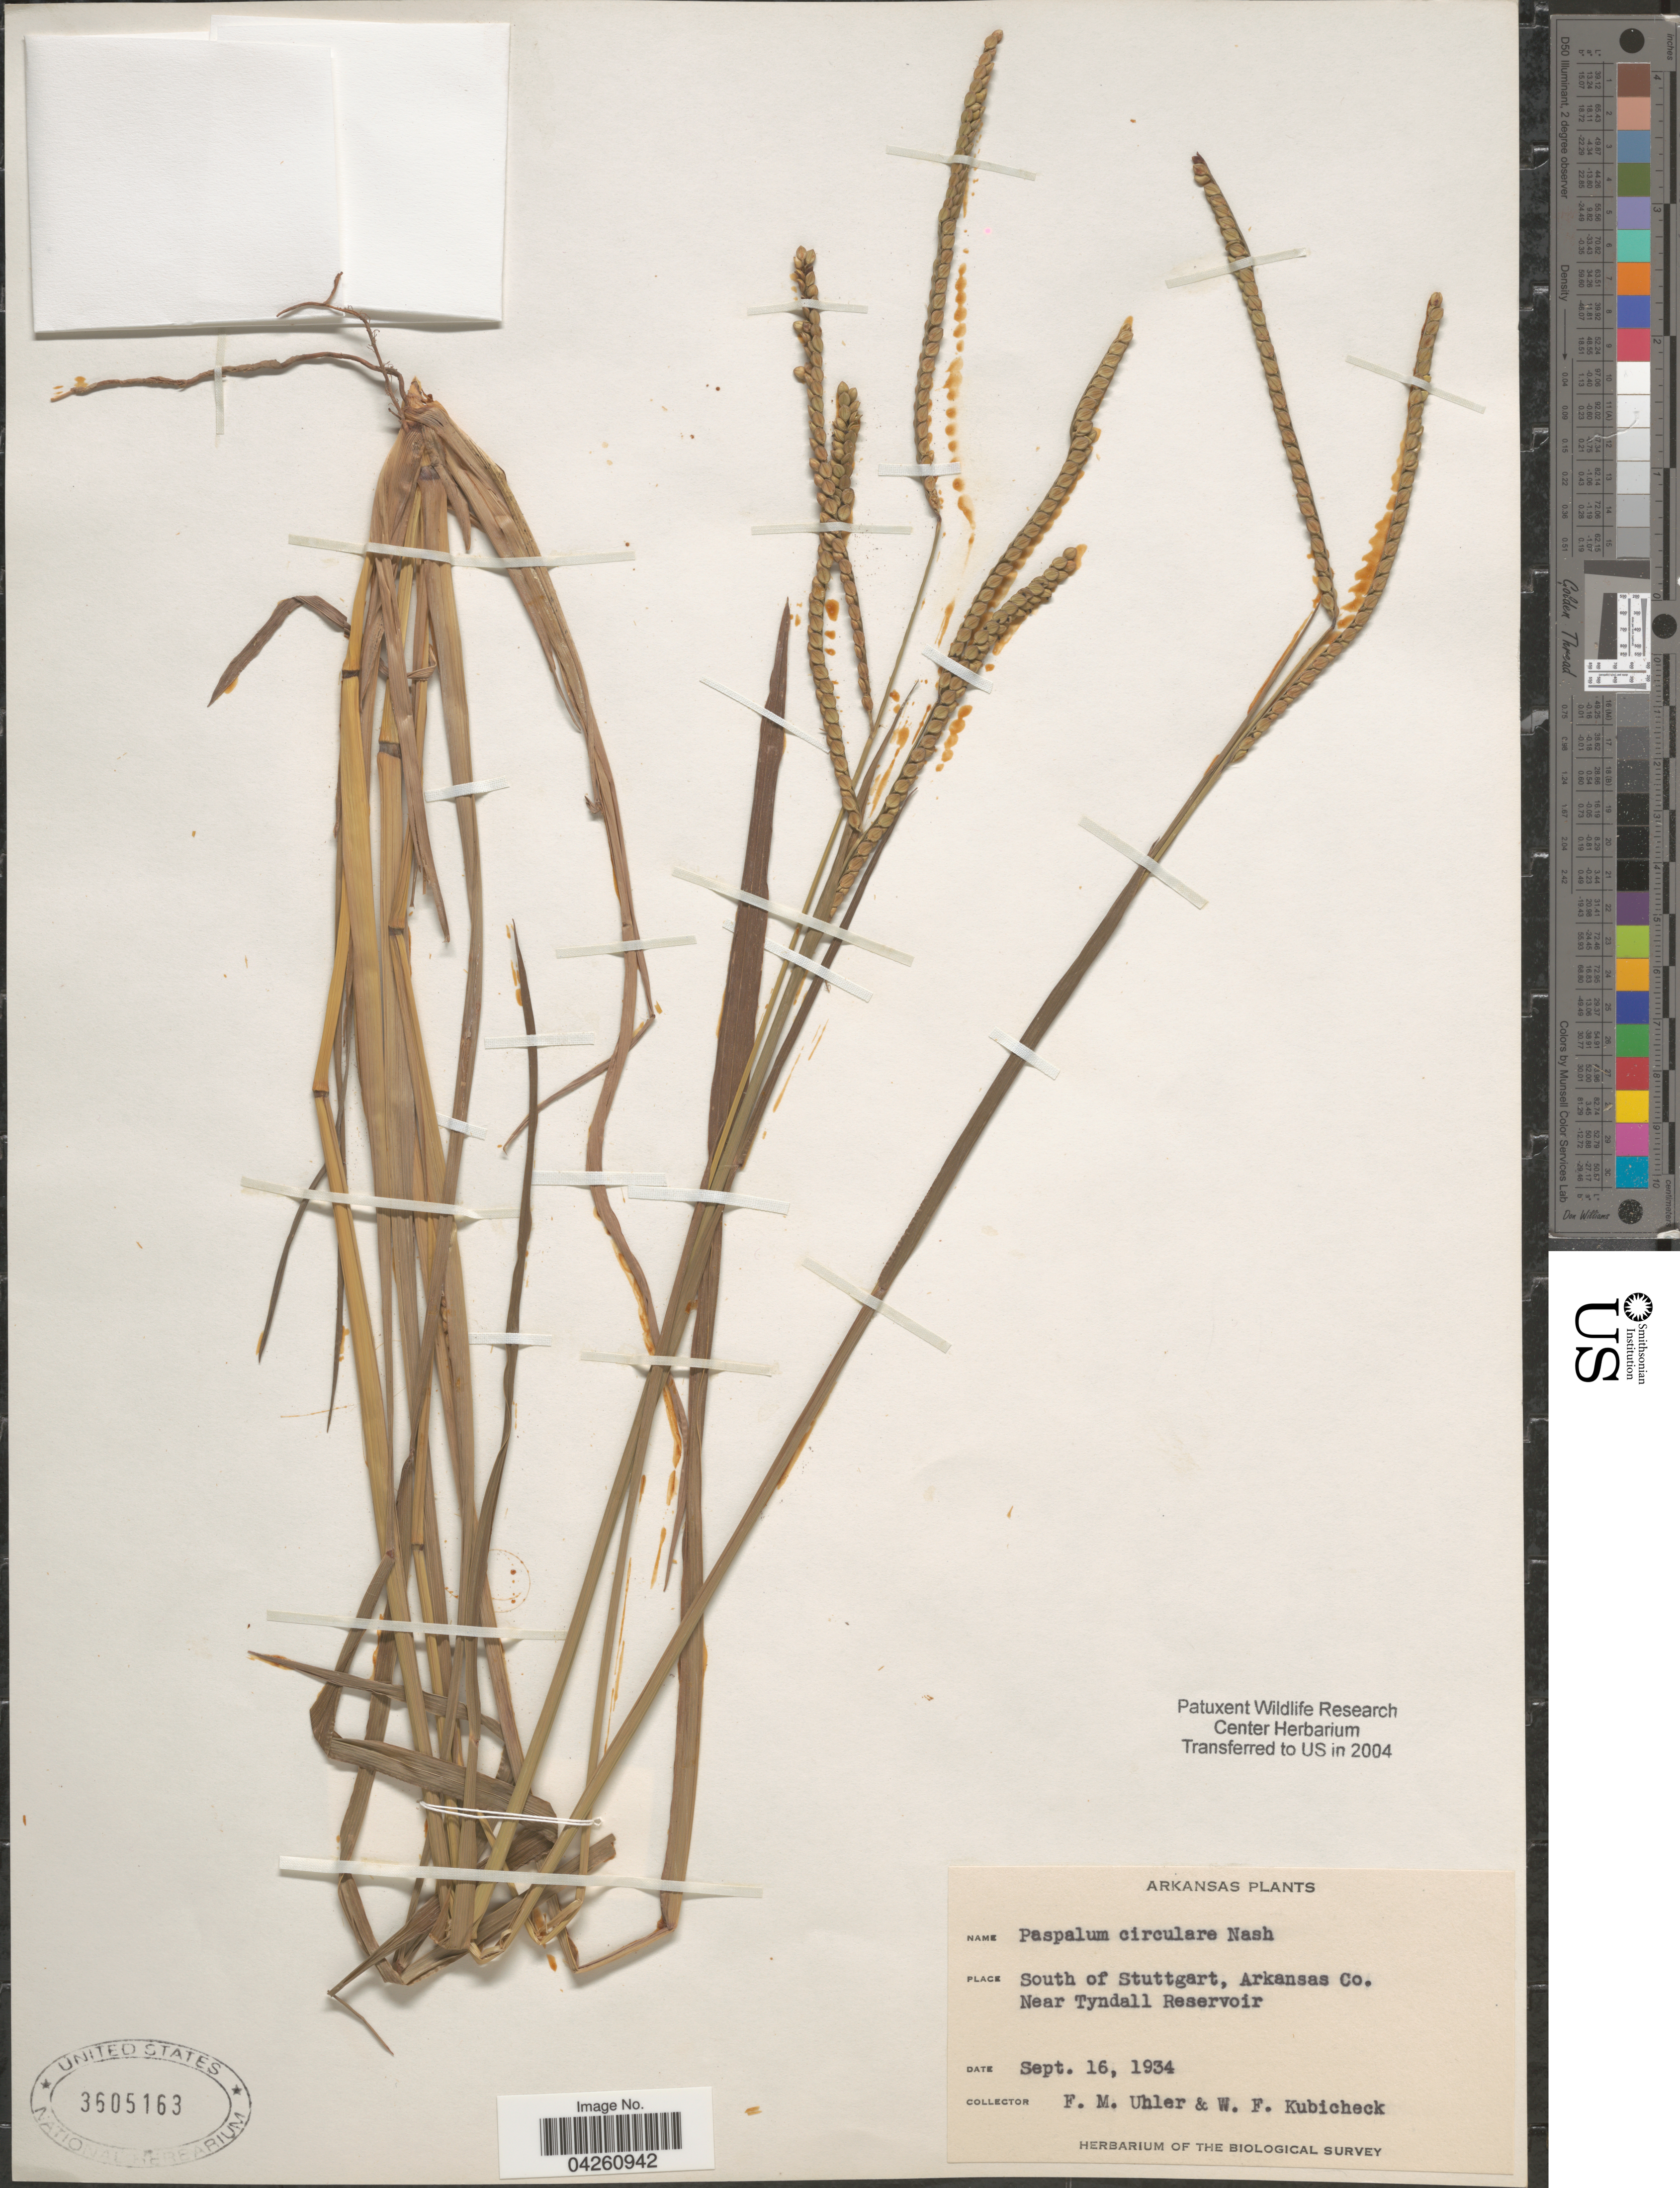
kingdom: Plantae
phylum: Tracheophyta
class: Liliopsida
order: Poales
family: Poaceae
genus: Paspalum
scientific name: Paspalum circulare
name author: Nash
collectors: F. M. Uhler & W. Kubichek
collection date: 1934-09-16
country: United States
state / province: Arkansas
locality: South of Stuttgart, Arkansas Co. Near Tyndall Reservoir. Biological Survey.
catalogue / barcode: US 3605163